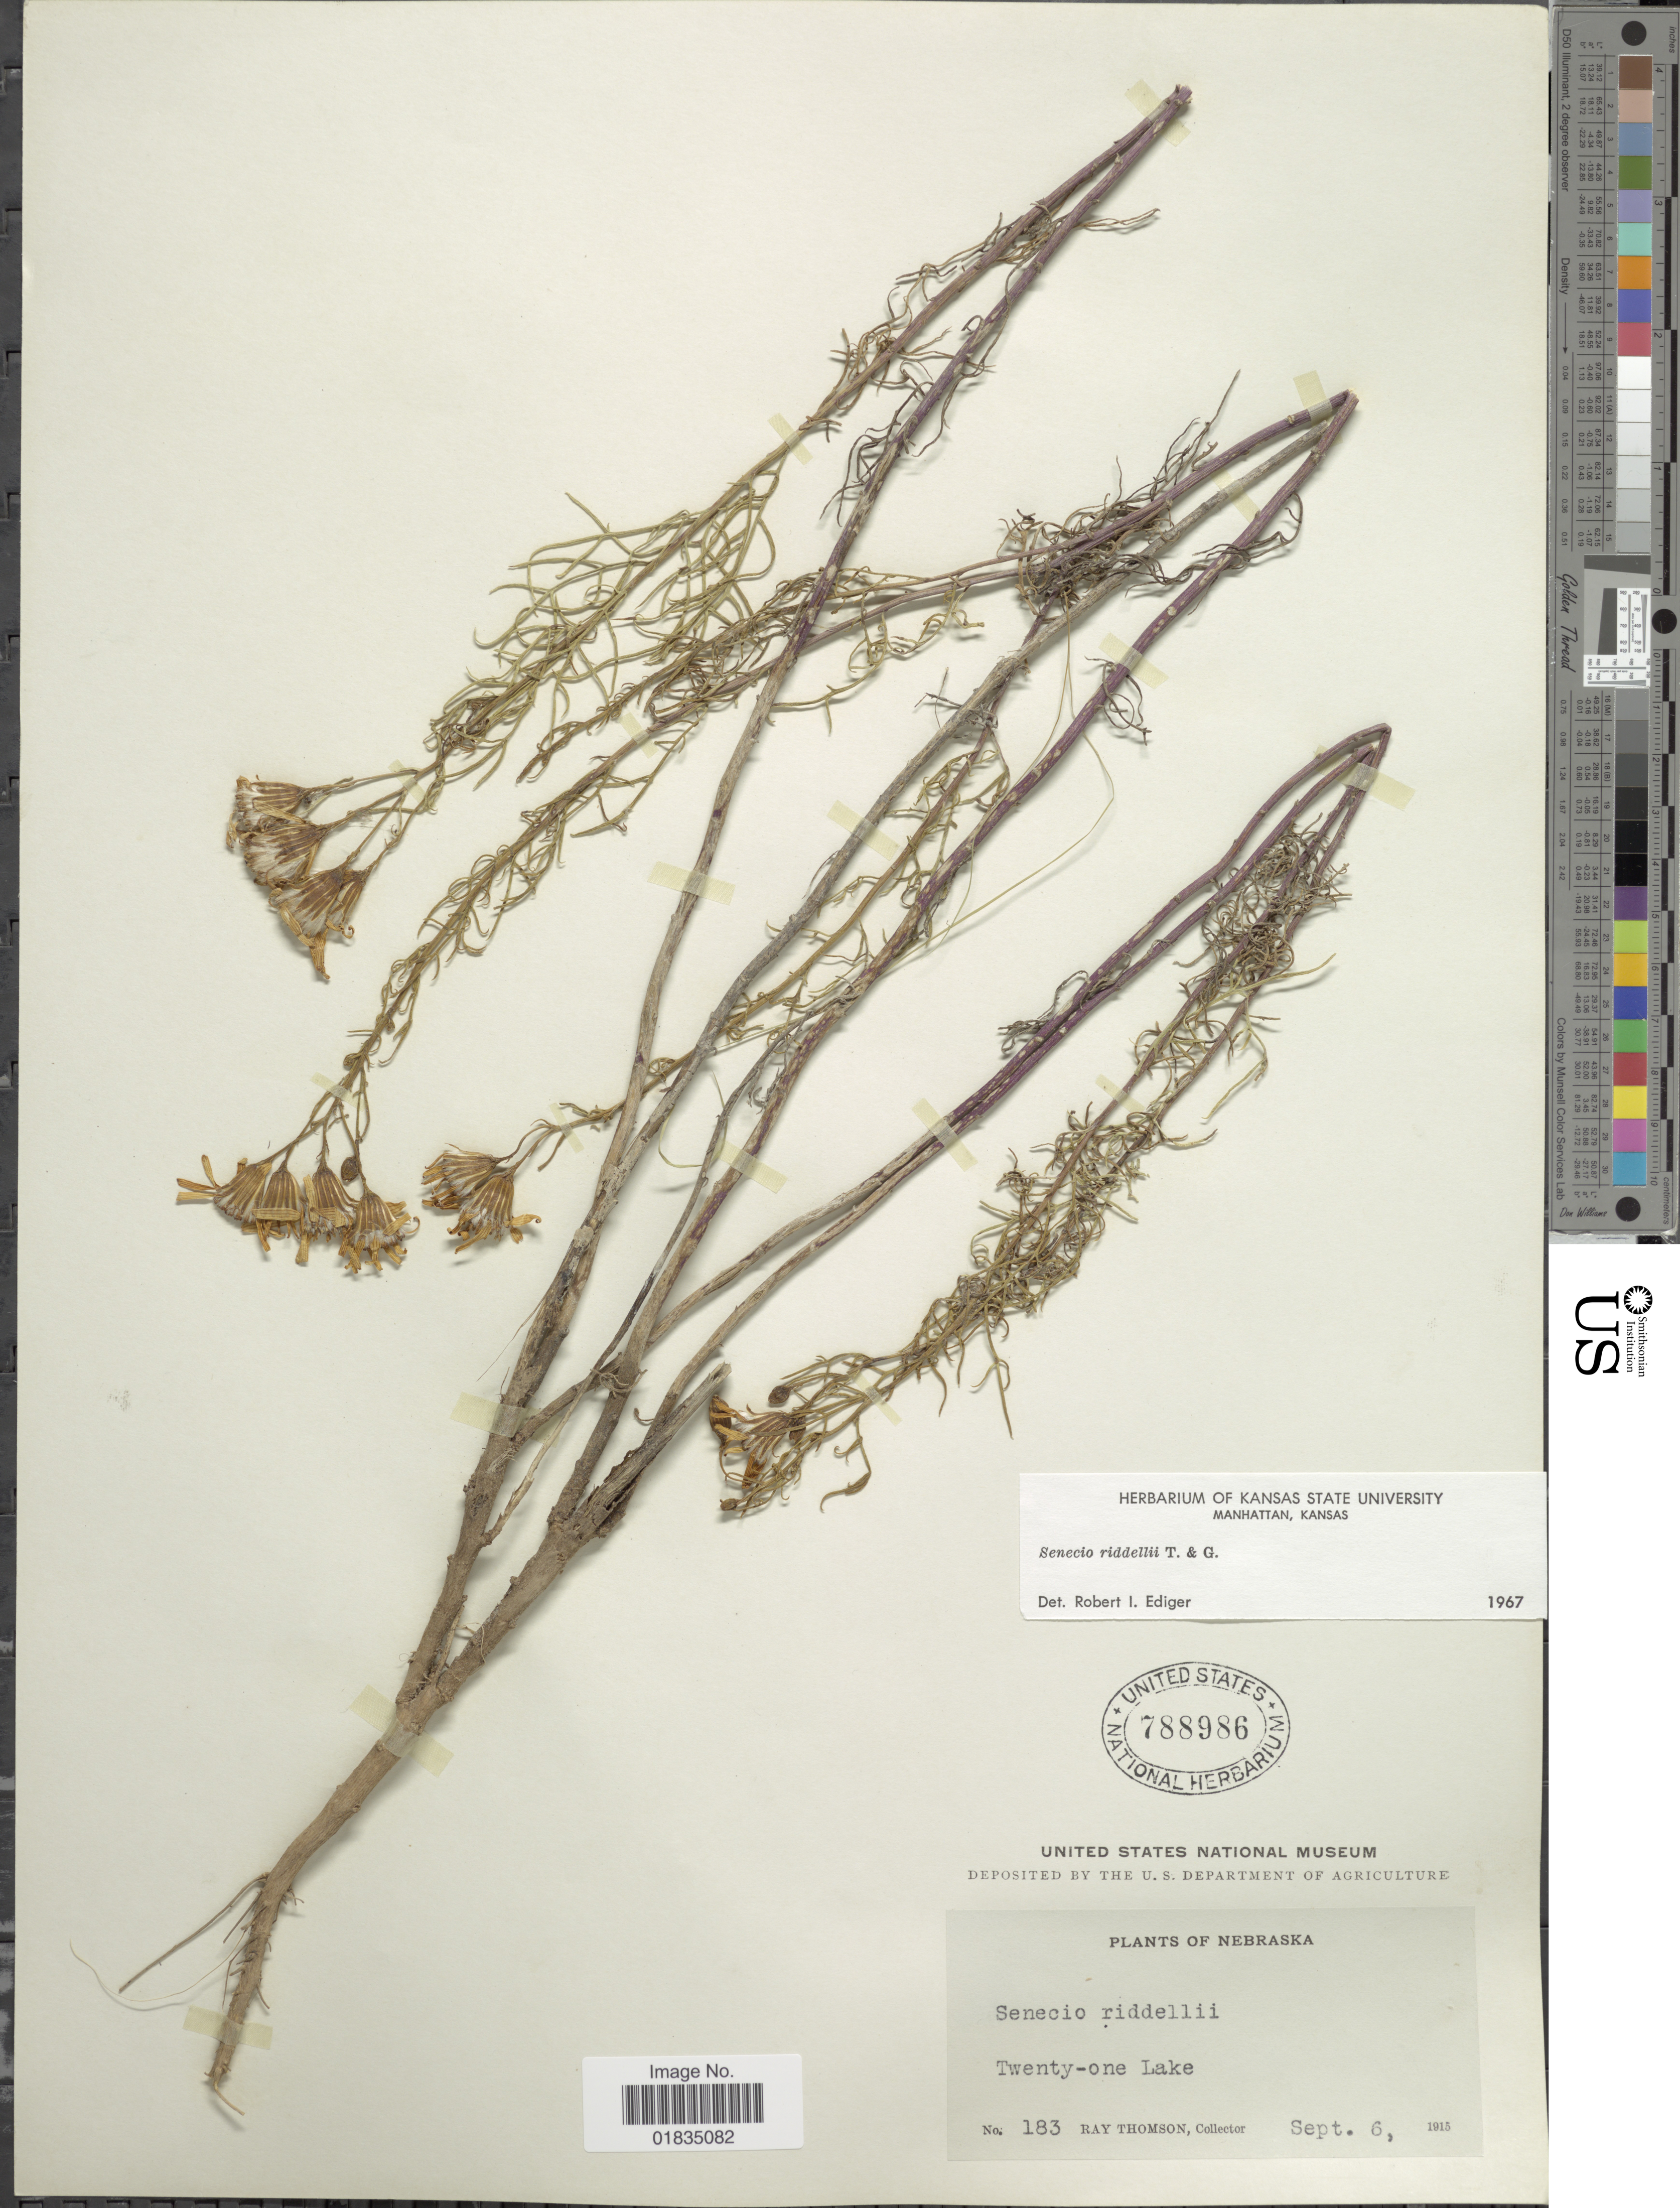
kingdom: Plantae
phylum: Tracheophyta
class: Magnoliopsida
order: Asterales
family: Asteraceae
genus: Senecio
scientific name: Senecio riddellii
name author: Torr. & A. Gray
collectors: R. Thomson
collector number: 183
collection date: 1915-09-06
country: United States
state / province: Nebraska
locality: Twenty-one- Lake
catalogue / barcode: US 788986